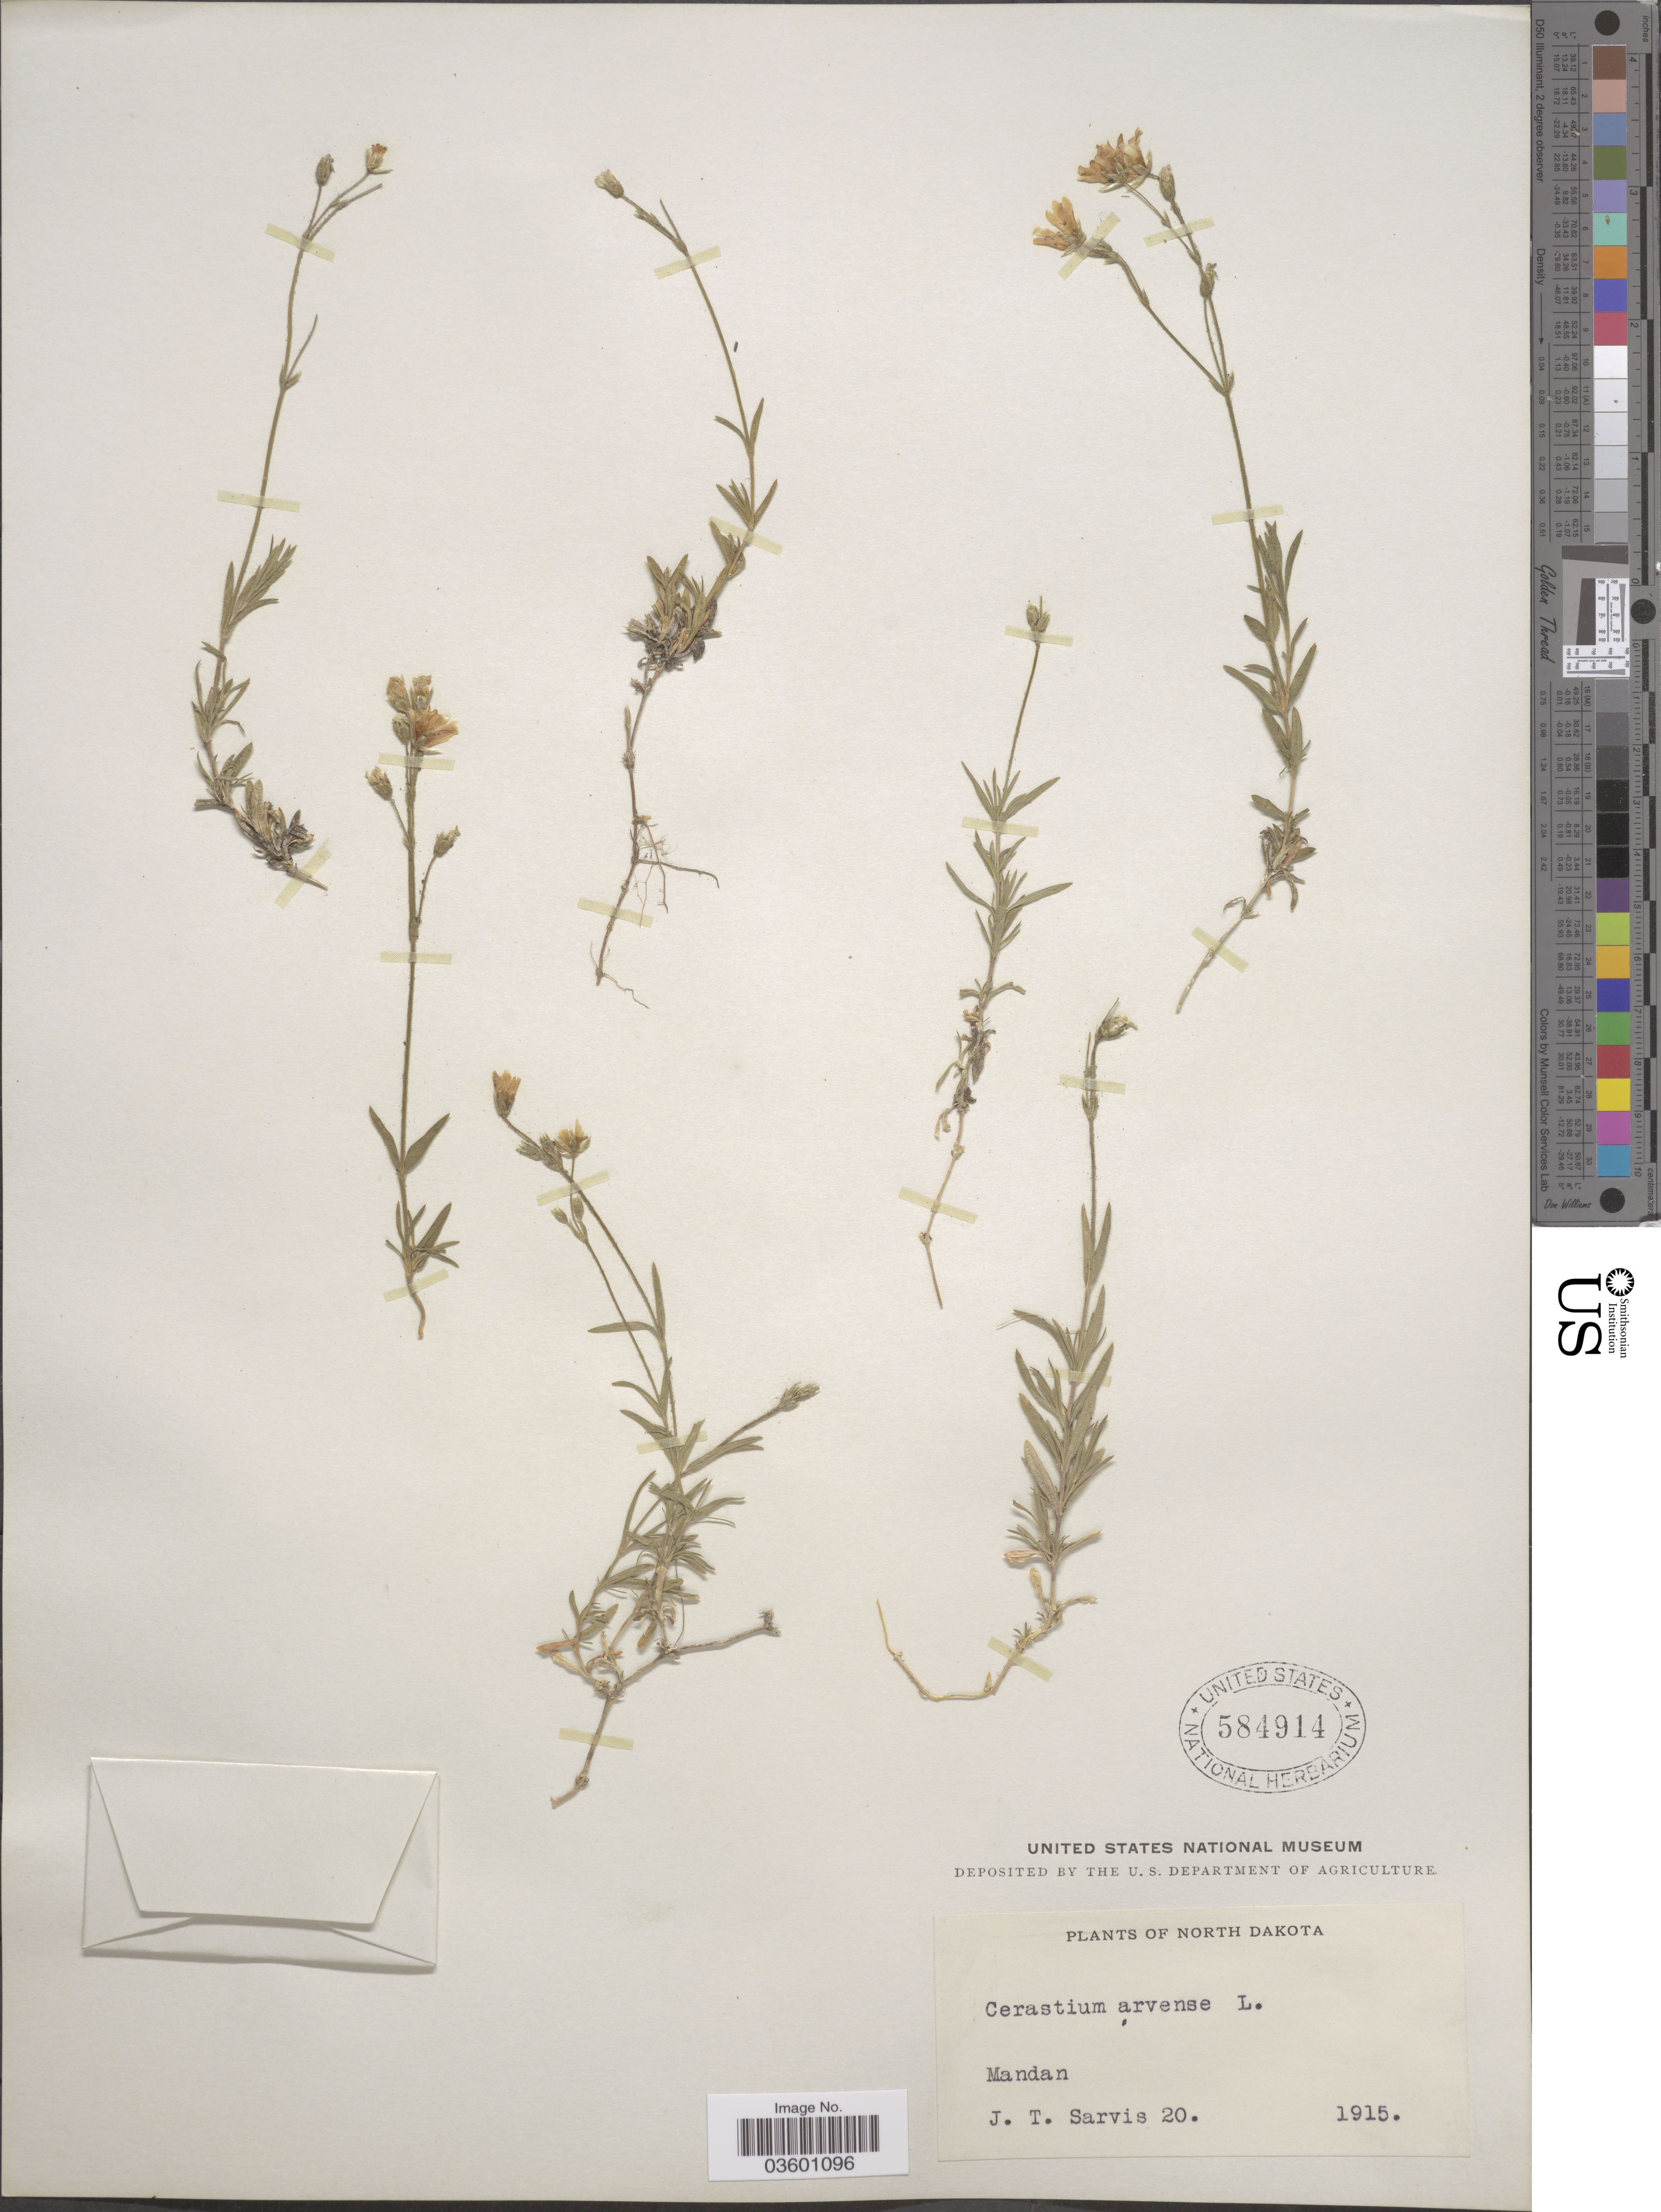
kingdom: Plantae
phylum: Tracheophyta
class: Magnoliopsida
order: Caryophyllales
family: Caryophyllaceae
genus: Cerastium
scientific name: Cerastium arvense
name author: L.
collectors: J. Sarvis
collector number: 20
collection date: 1915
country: United States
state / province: North Dakota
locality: Mandan.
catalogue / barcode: US 584914